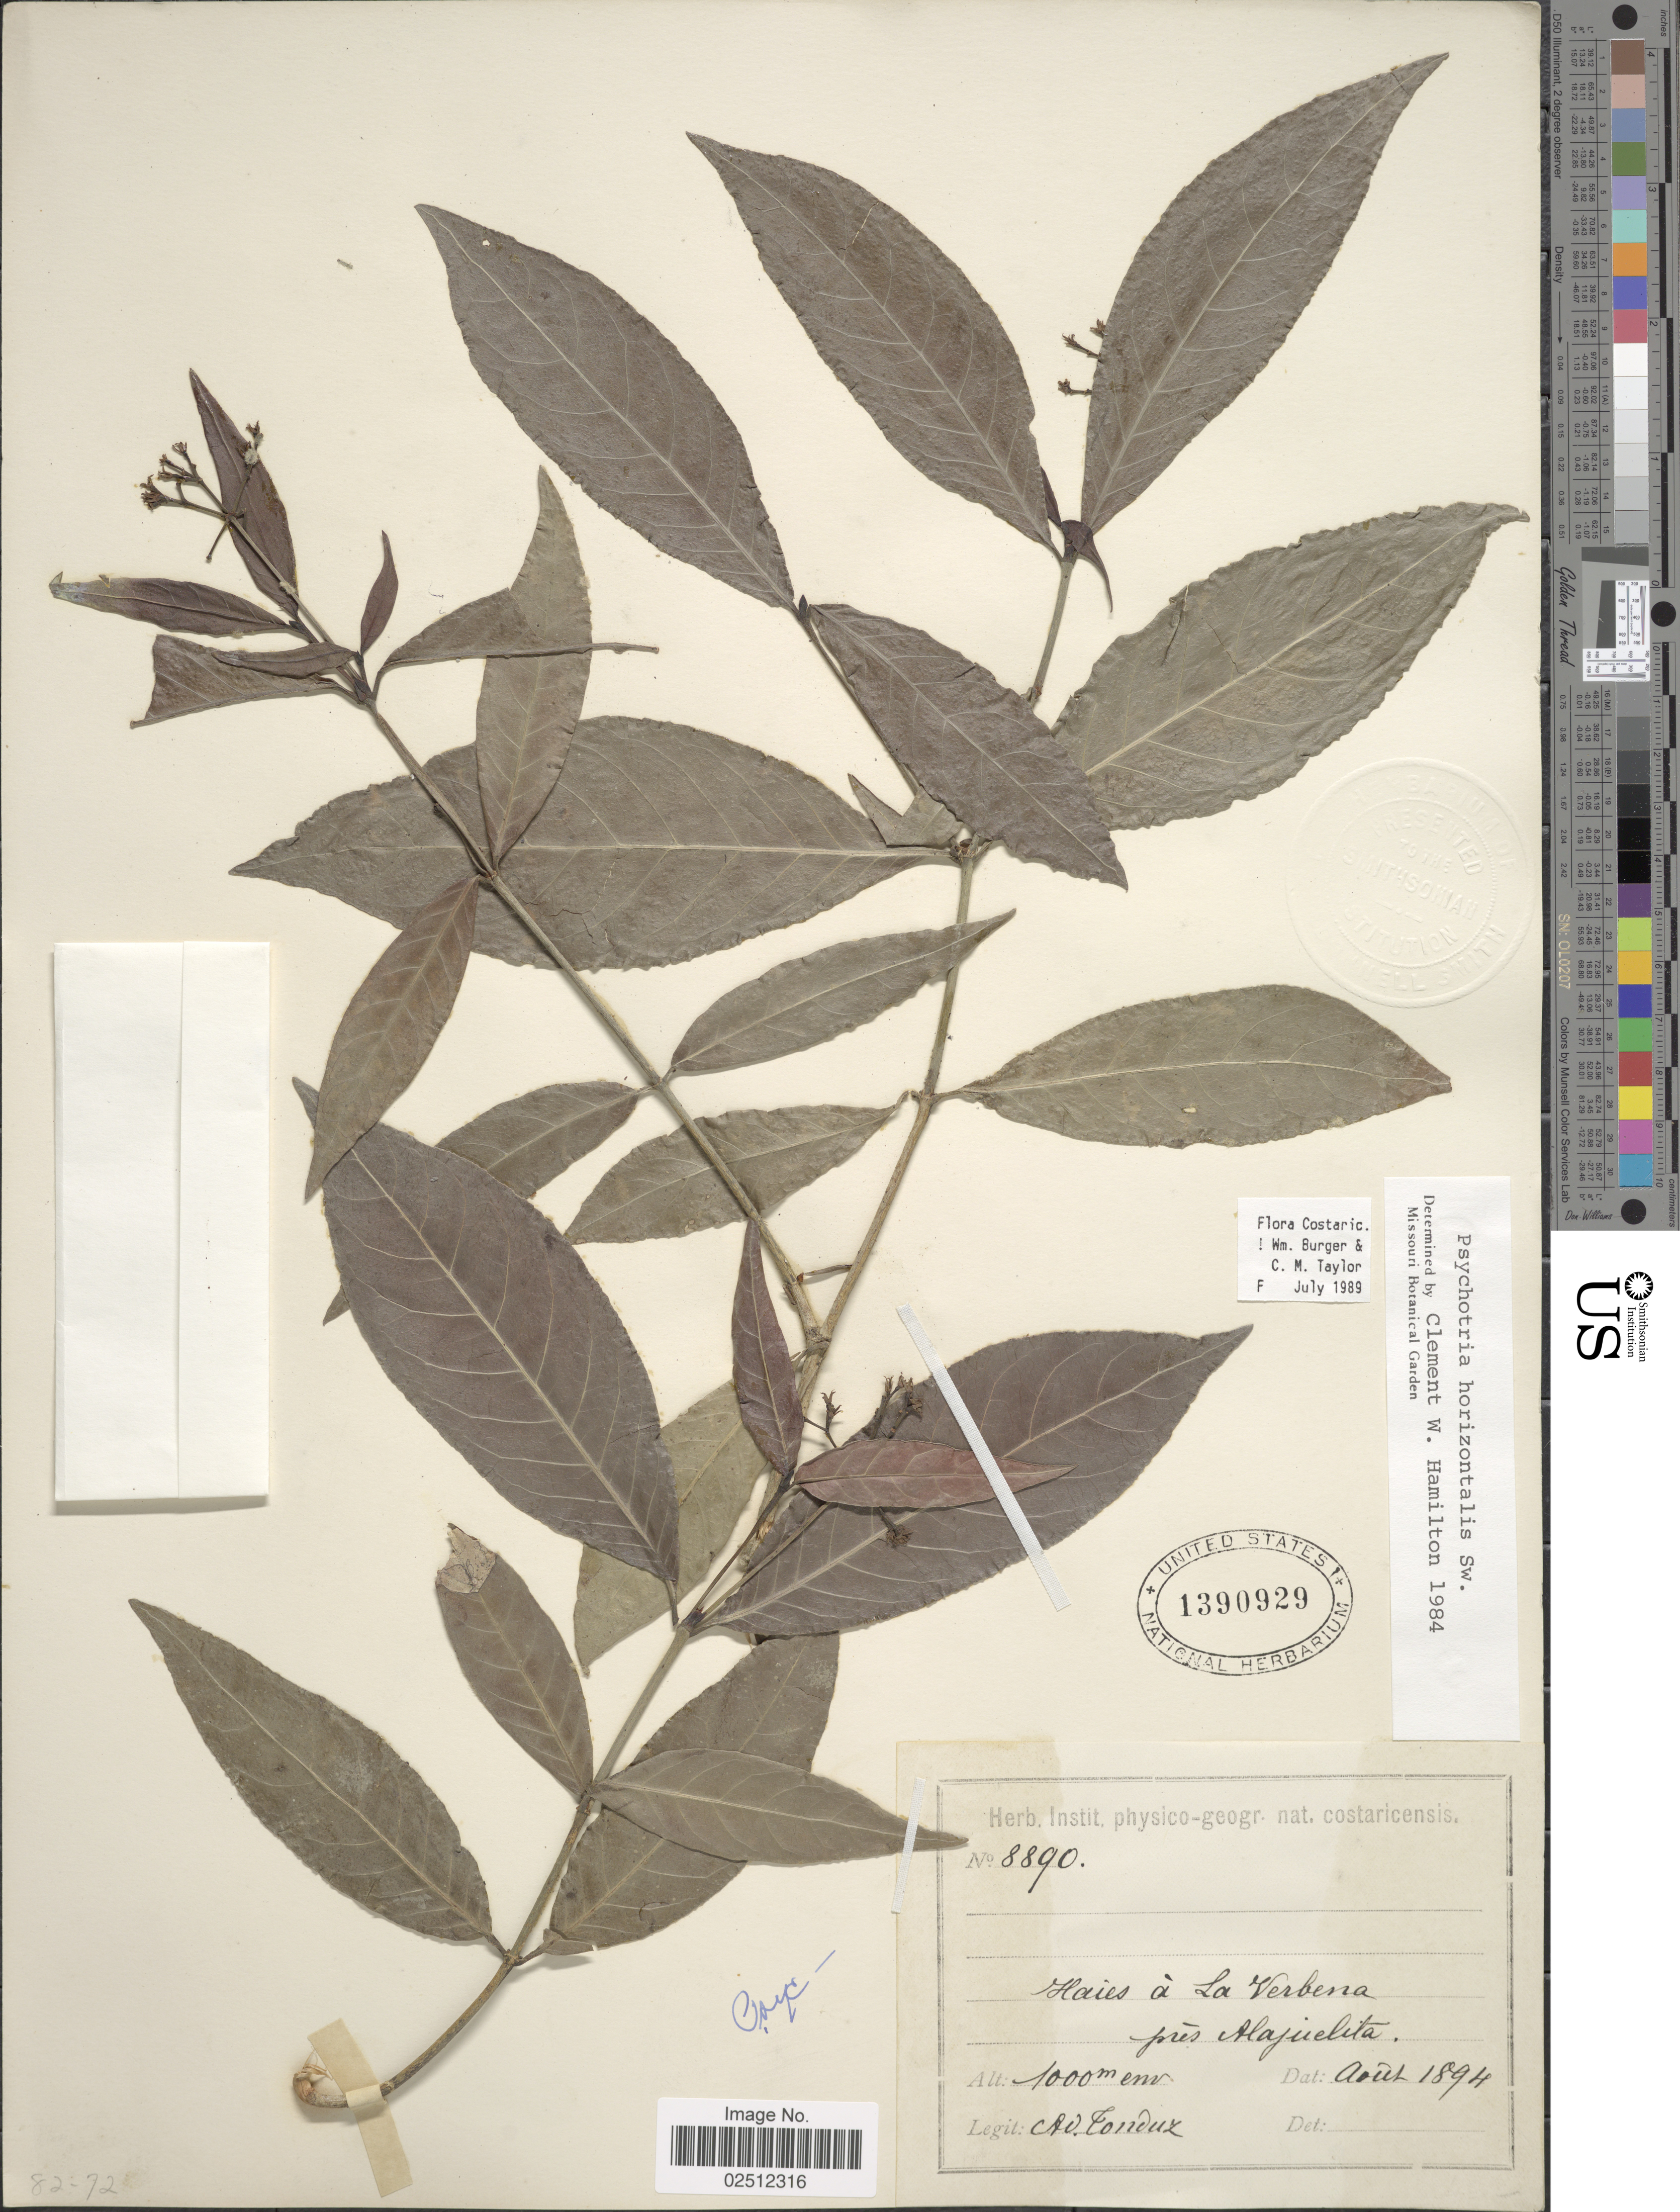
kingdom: Plantae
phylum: Tracheophyta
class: Magnoliopsida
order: Gentianales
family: Rubiaceae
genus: Psychotria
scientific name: Psychotria horizontalis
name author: Sw.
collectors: A. Tonduz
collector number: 8890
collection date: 1894-08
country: Costa Rica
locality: Haies à La Verbena, prés Alajuelita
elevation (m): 1000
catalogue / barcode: US 1390929